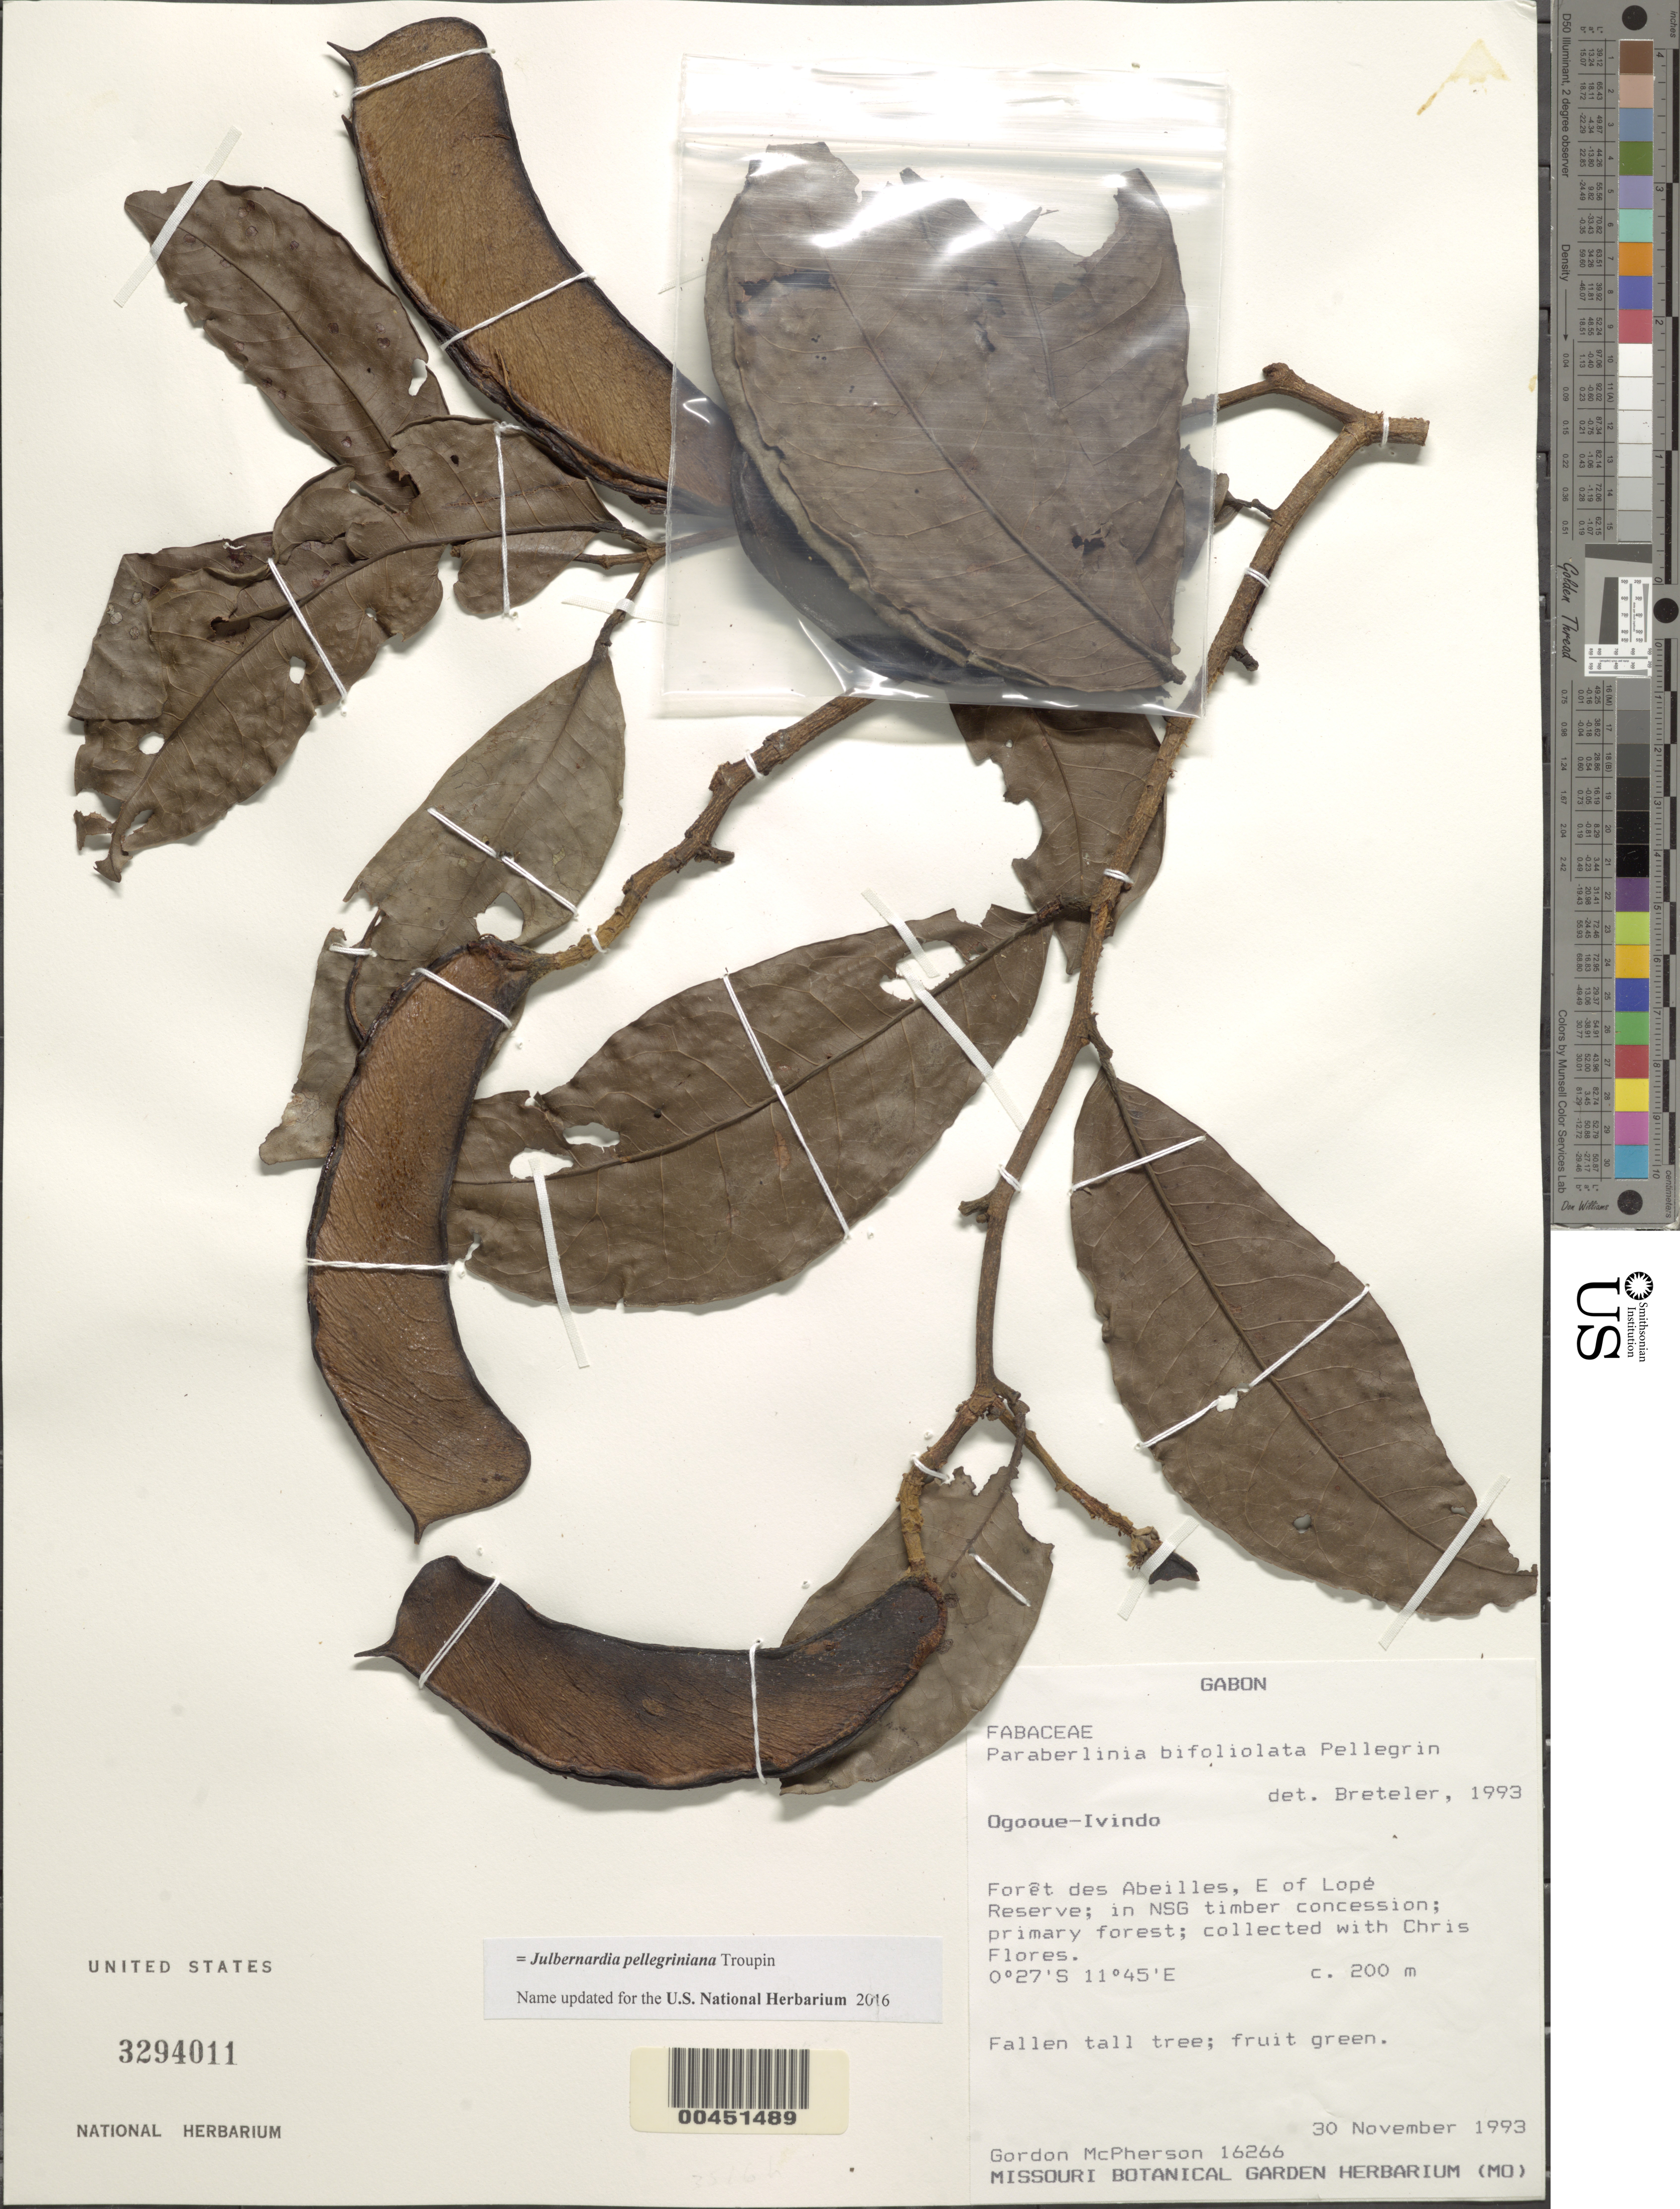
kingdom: Plantae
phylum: Tracheophyta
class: Magnoliopsida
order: Fabales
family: Fabaceae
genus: Julbernardia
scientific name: Julbernardia pellegriniana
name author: Troupin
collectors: G. D. McPherson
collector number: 16266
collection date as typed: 30 Nov 1993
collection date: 1993-11-30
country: Gabon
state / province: Ogooué-ivindo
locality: E of Lope Reserve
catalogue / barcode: US 3294011